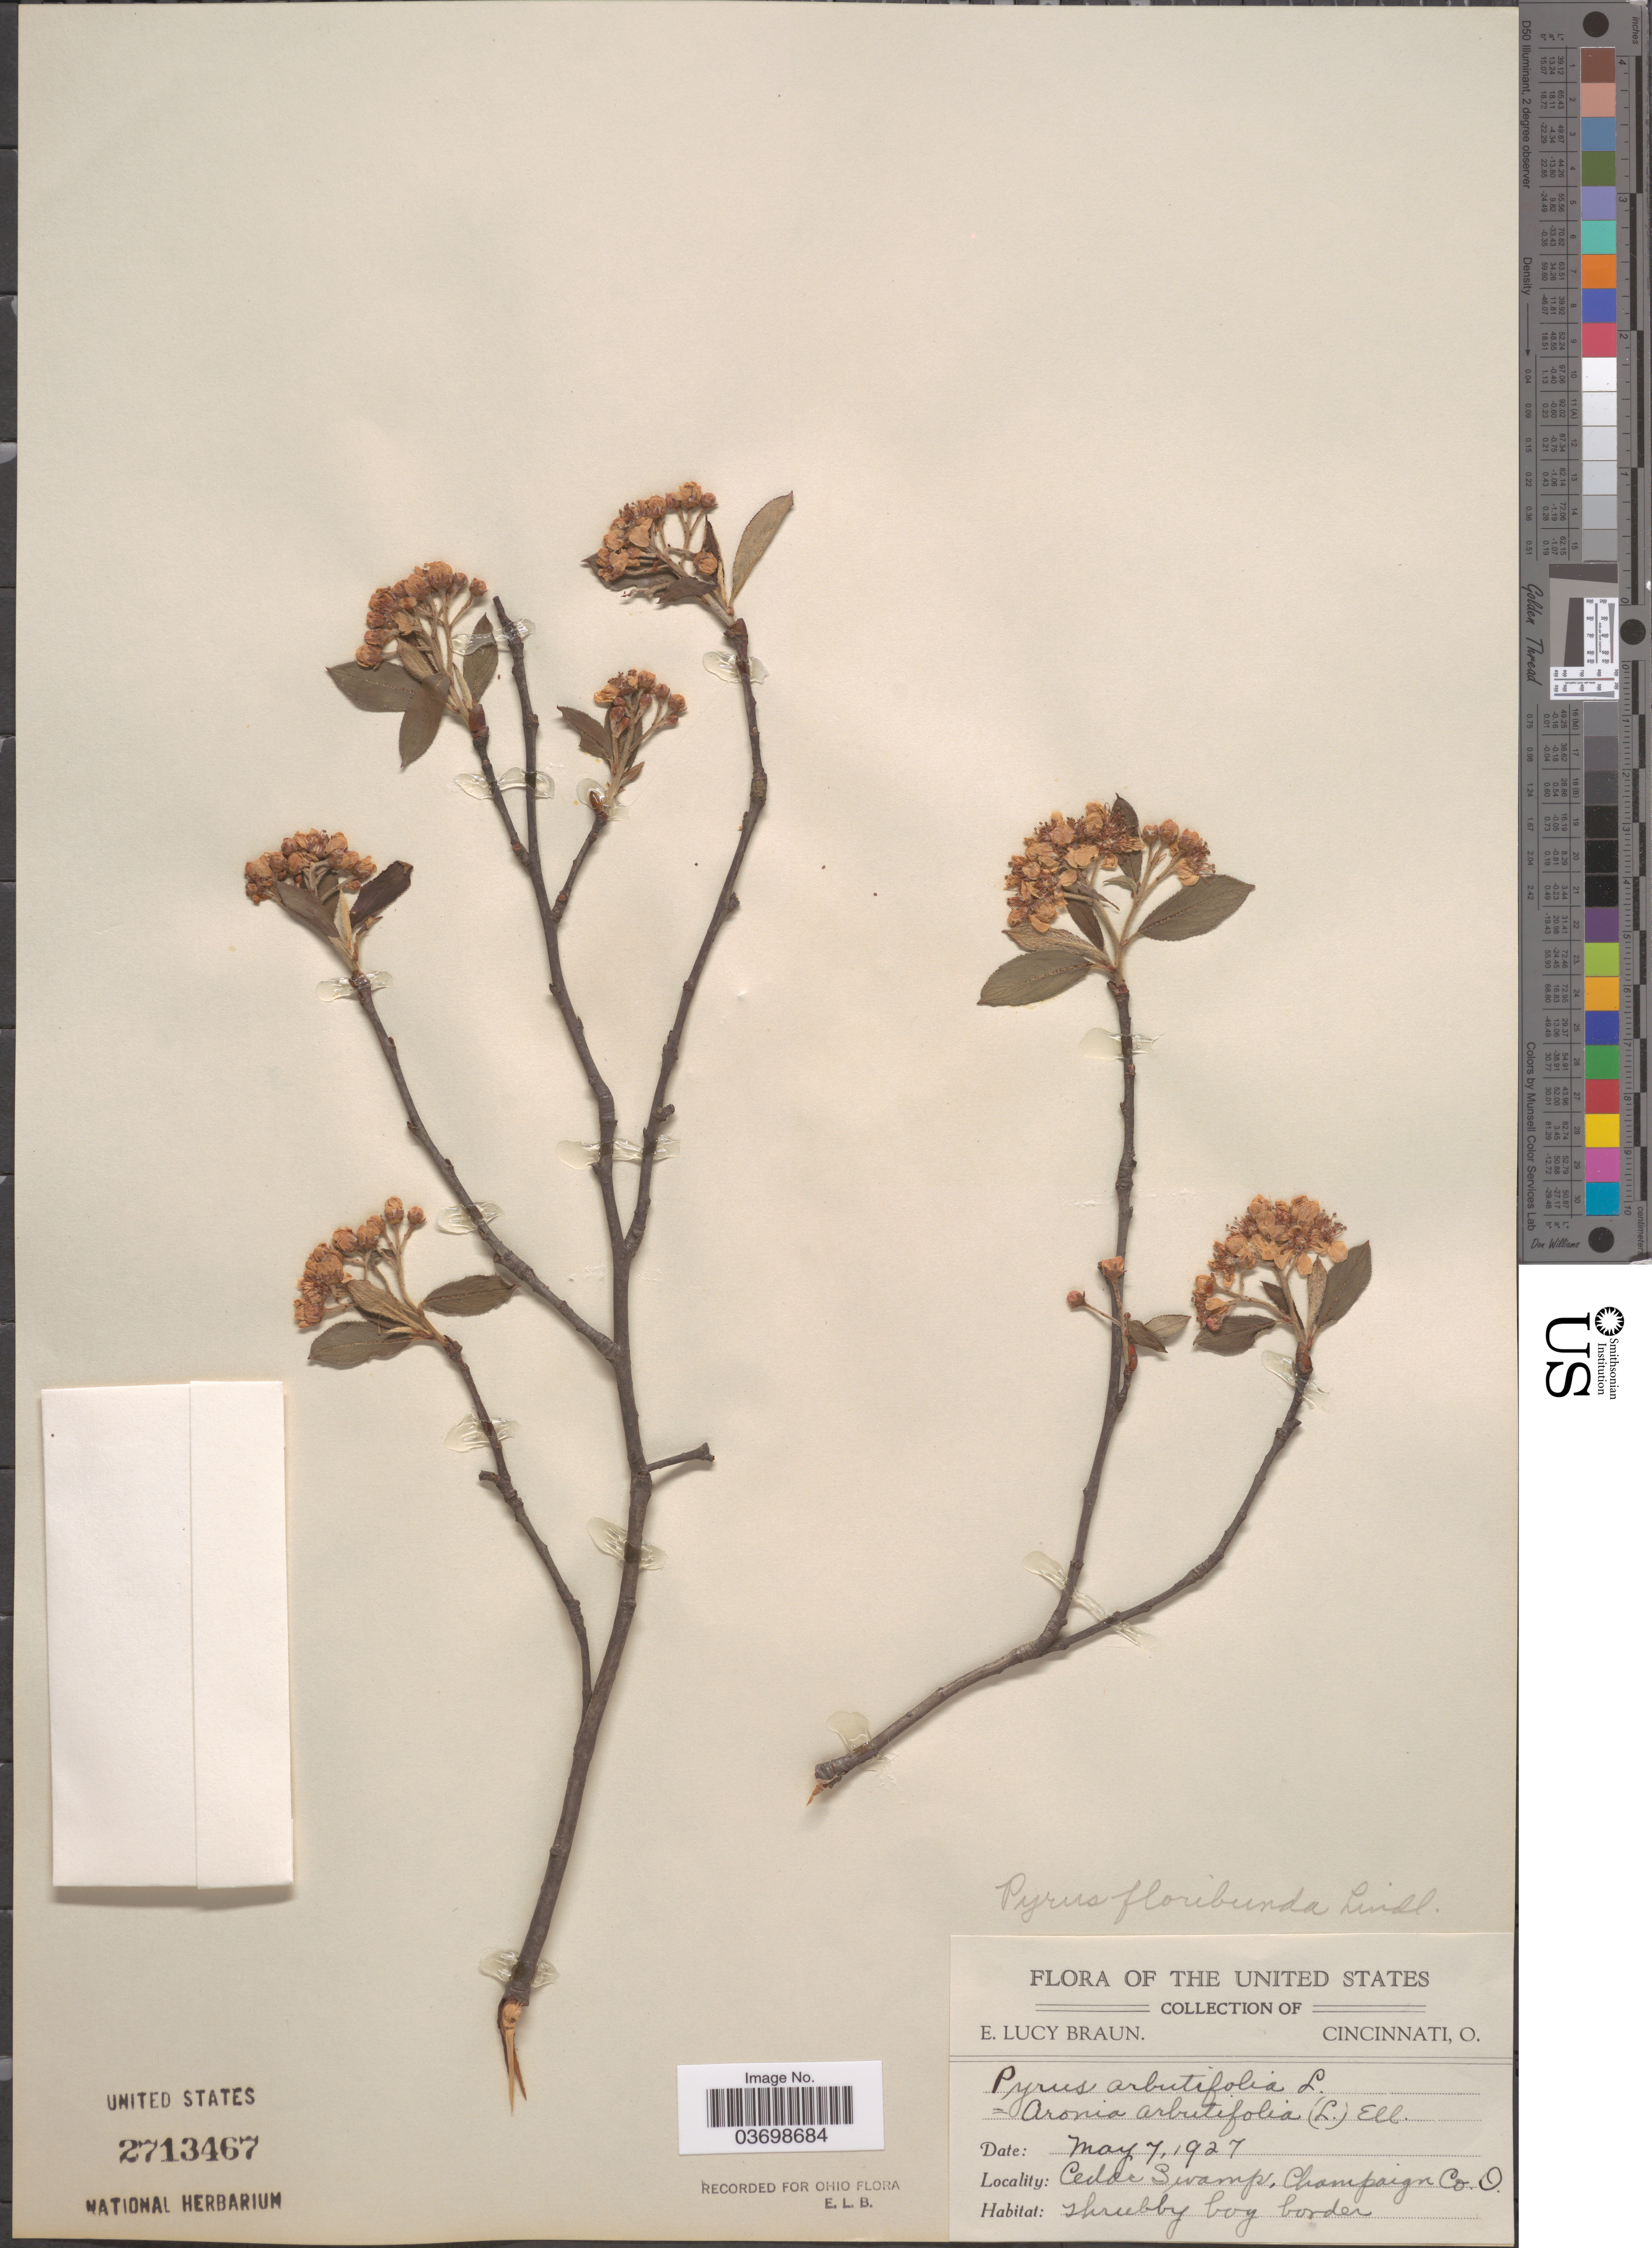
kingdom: Plantae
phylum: Tracheophyta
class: Magnoliopsida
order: Rosales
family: Rosaceae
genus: Aronia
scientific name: Aronia x prunifolia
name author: (Marshall) Rehder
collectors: E. L. Braun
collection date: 1927-05-07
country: United States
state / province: Ohio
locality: Cedar Swamp, Champaign Co.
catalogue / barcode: US 2713467